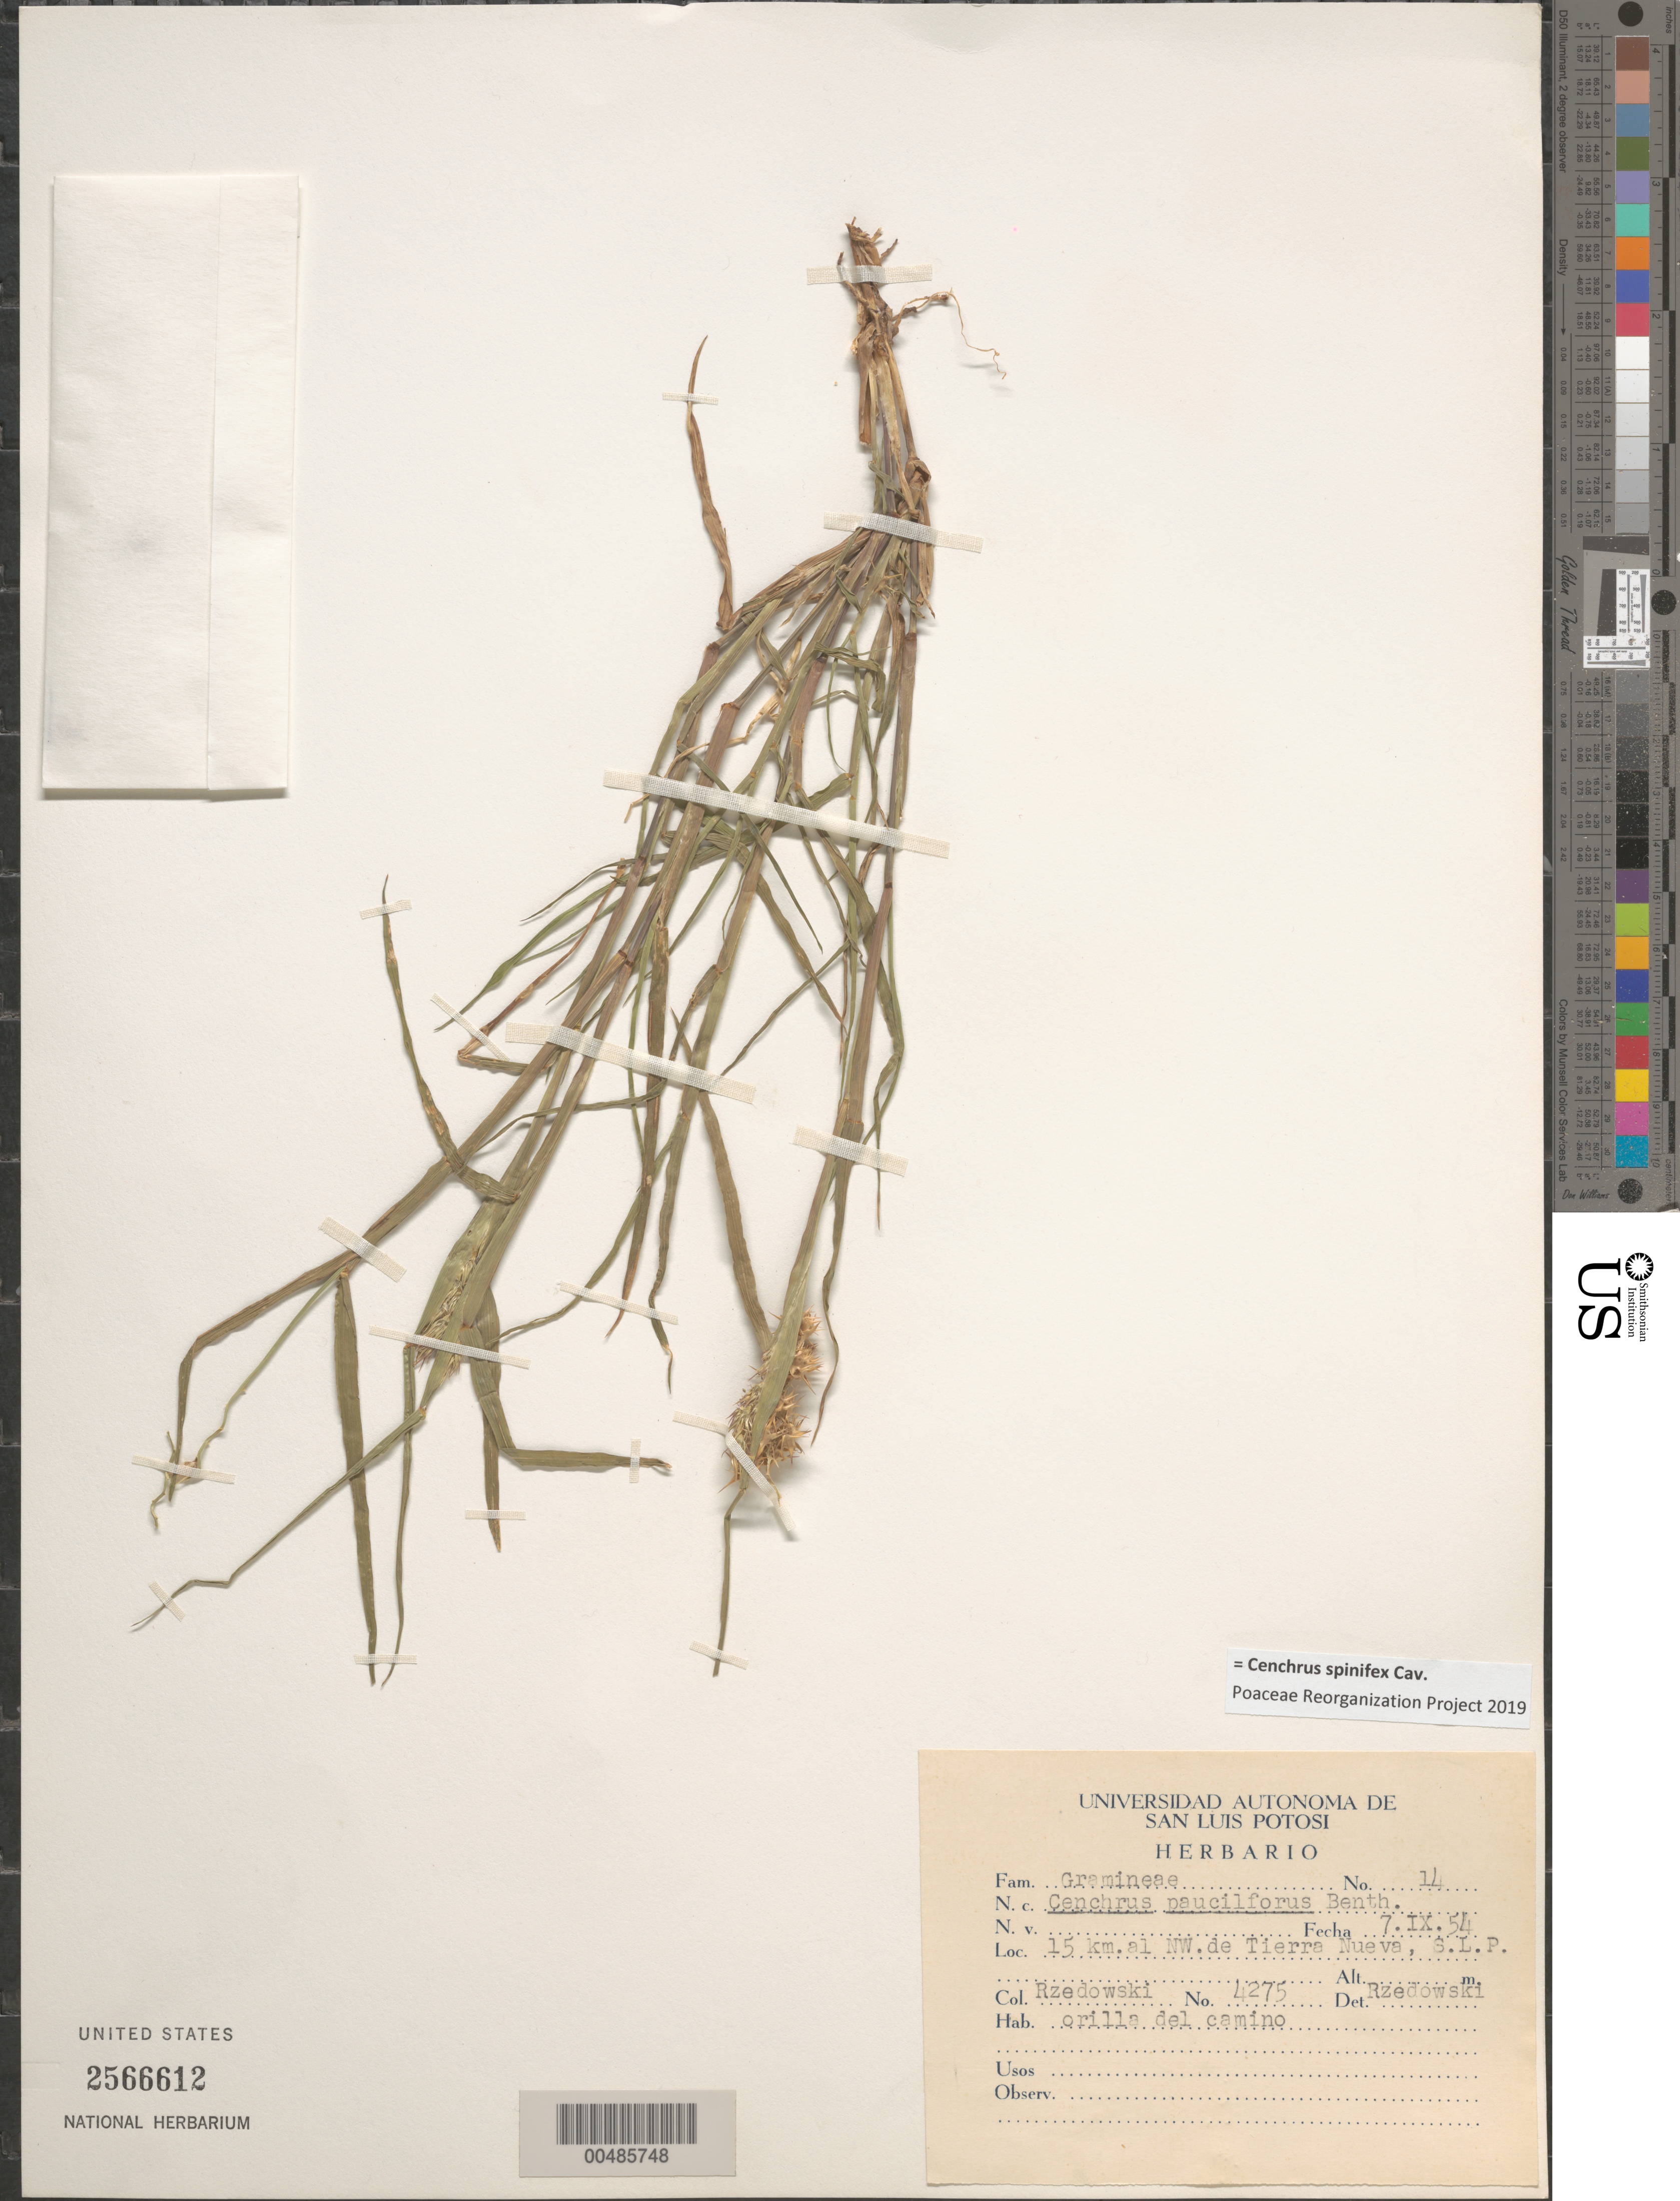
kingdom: Plantae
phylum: Tracheophyta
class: Liliopsida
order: Poales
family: Poaceae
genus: Cenchrus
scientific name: Cenchrus spinifex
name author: Cav.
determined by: Poaceae Reorganization Project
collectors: J. Rzedowski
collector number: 4275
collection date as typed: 7 Sep 1954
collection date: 1954-09-07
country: Mexico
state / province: San Luis Potosi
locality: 15 km al NW de Tierra Nueva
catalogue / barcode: US 2566612